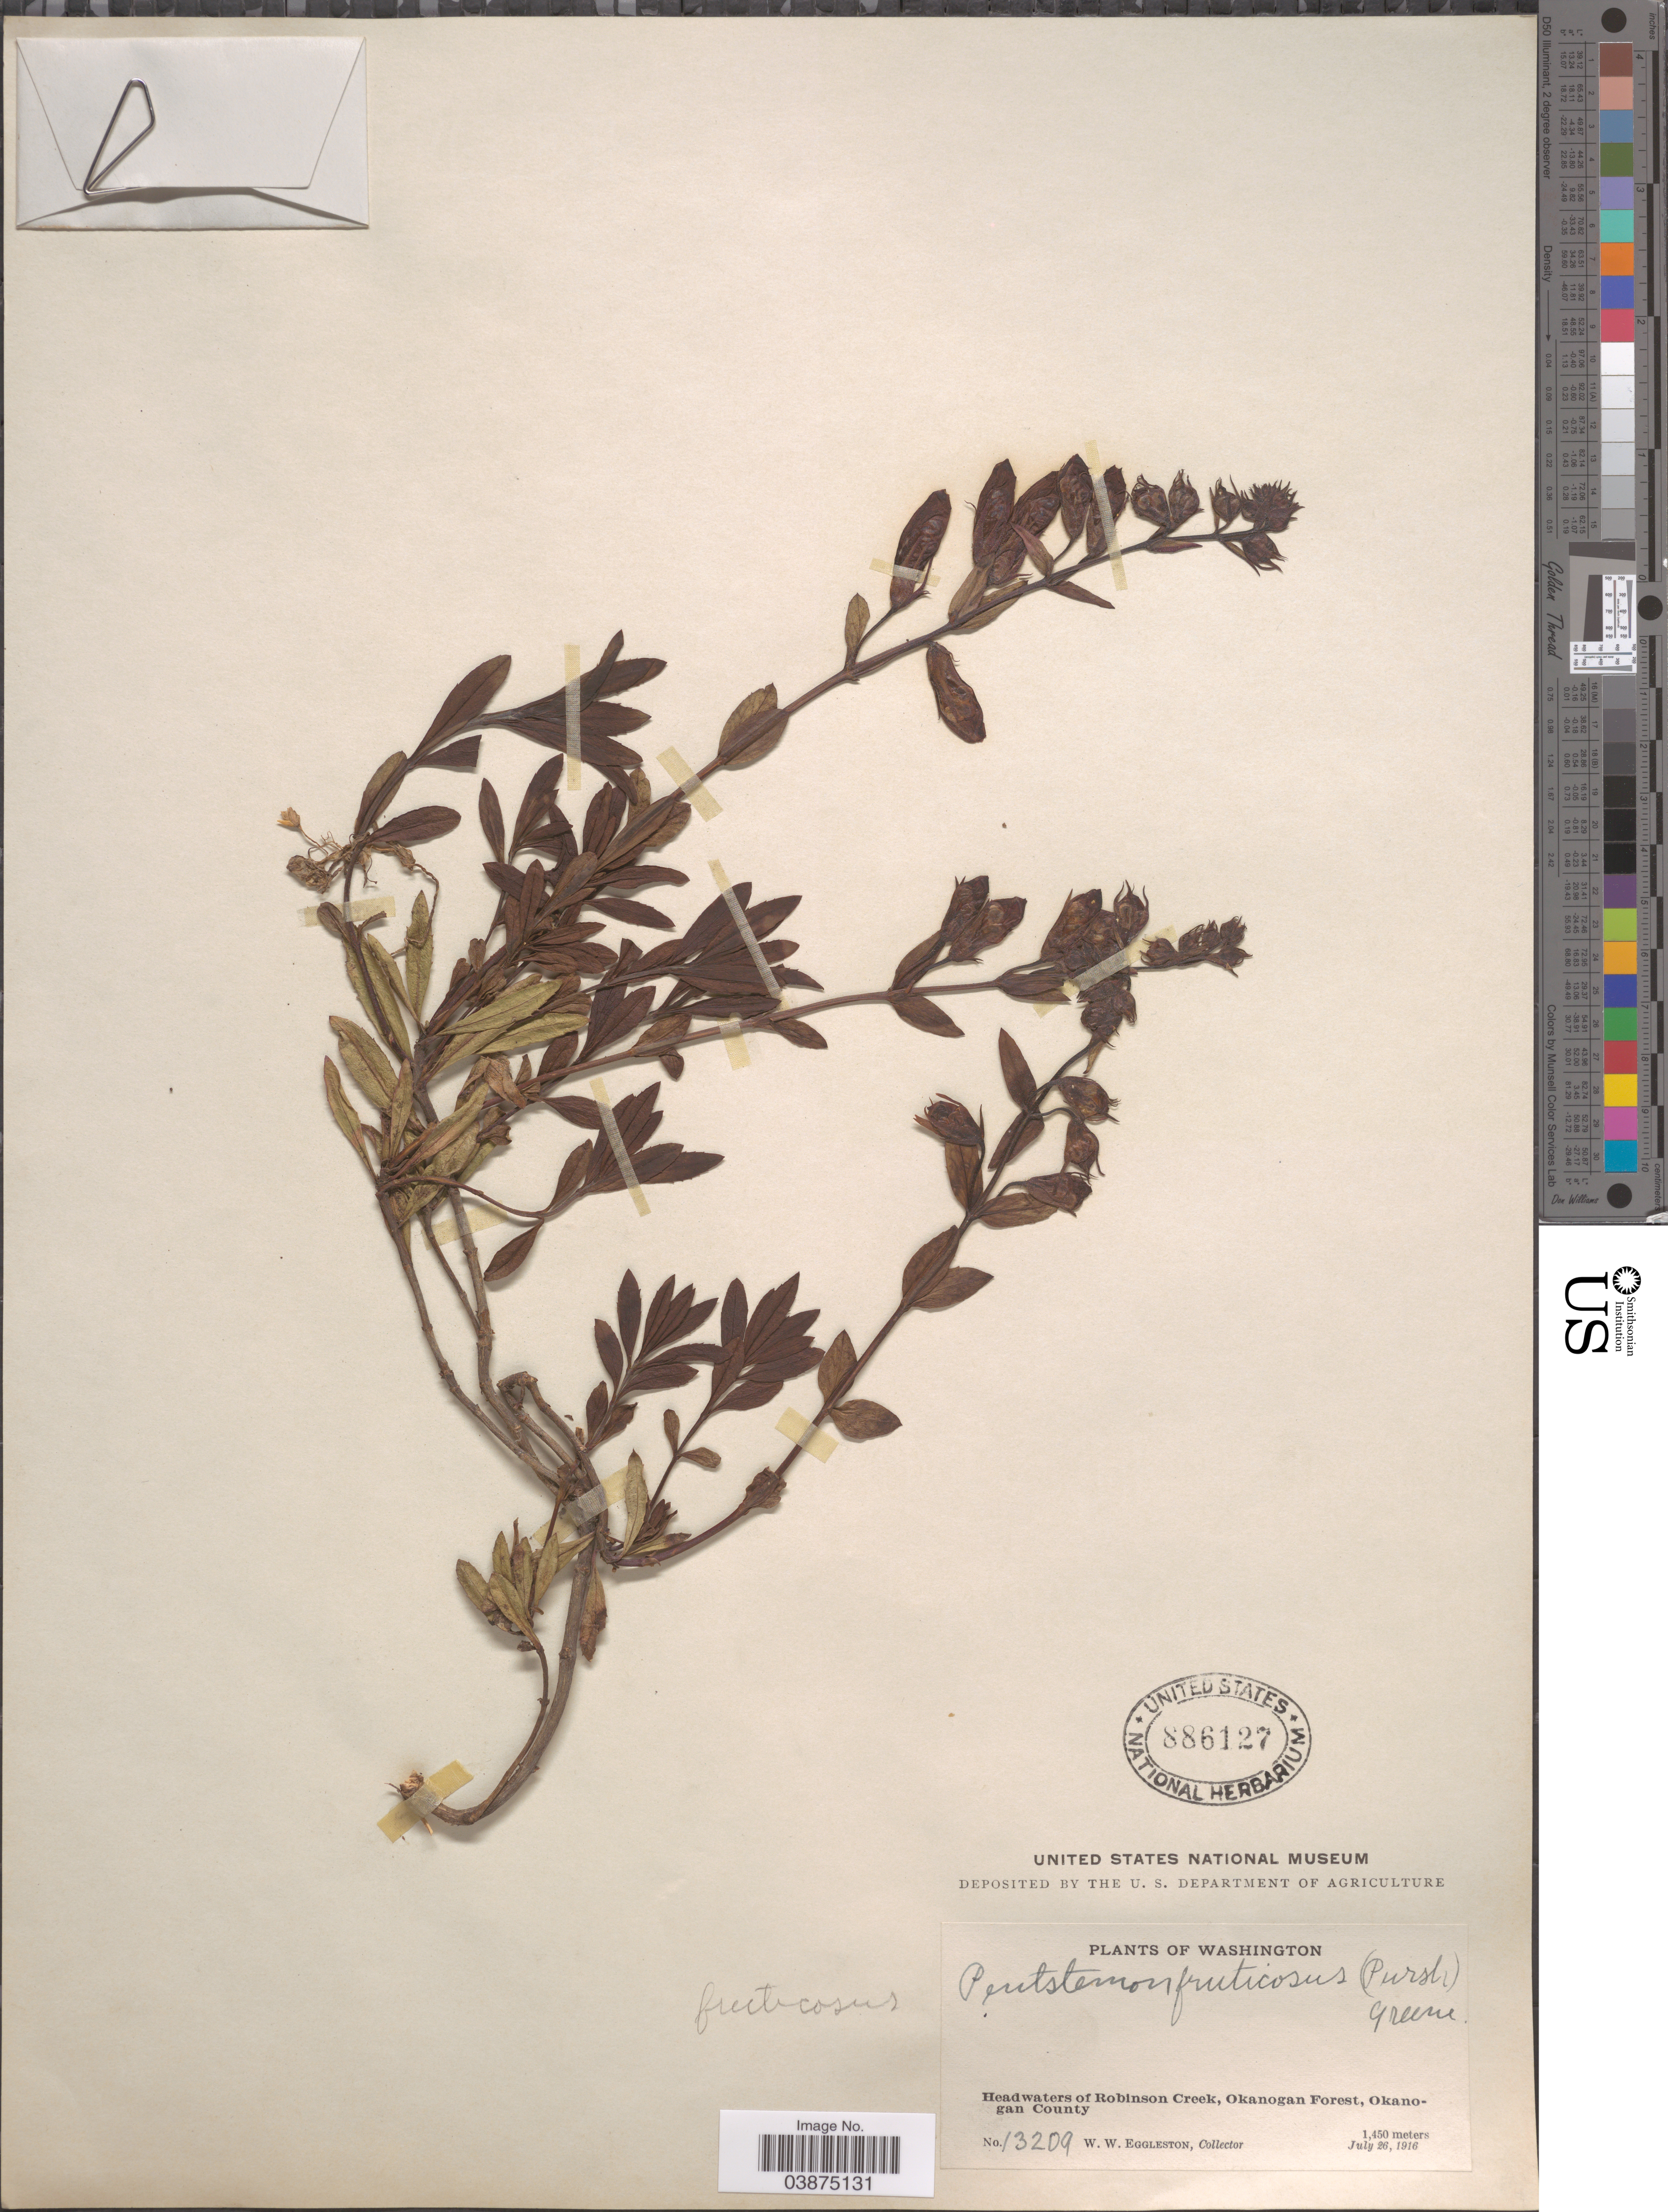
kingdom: Plantae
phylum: Tracheophyta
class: Magnoliopsida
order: Lamiales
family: Plantaginaceae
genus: Penstemon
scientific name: Penstemon fruticosus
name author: (Pursh) Greene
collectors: W. W. Eggleston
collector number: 13209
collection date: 1916-07-26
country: United States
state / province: Washington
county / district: Okanogan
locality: Headwaters of Robinson Creek, Okanogan Forst, Okanogan County.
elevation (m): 1450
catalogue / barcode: US 886127